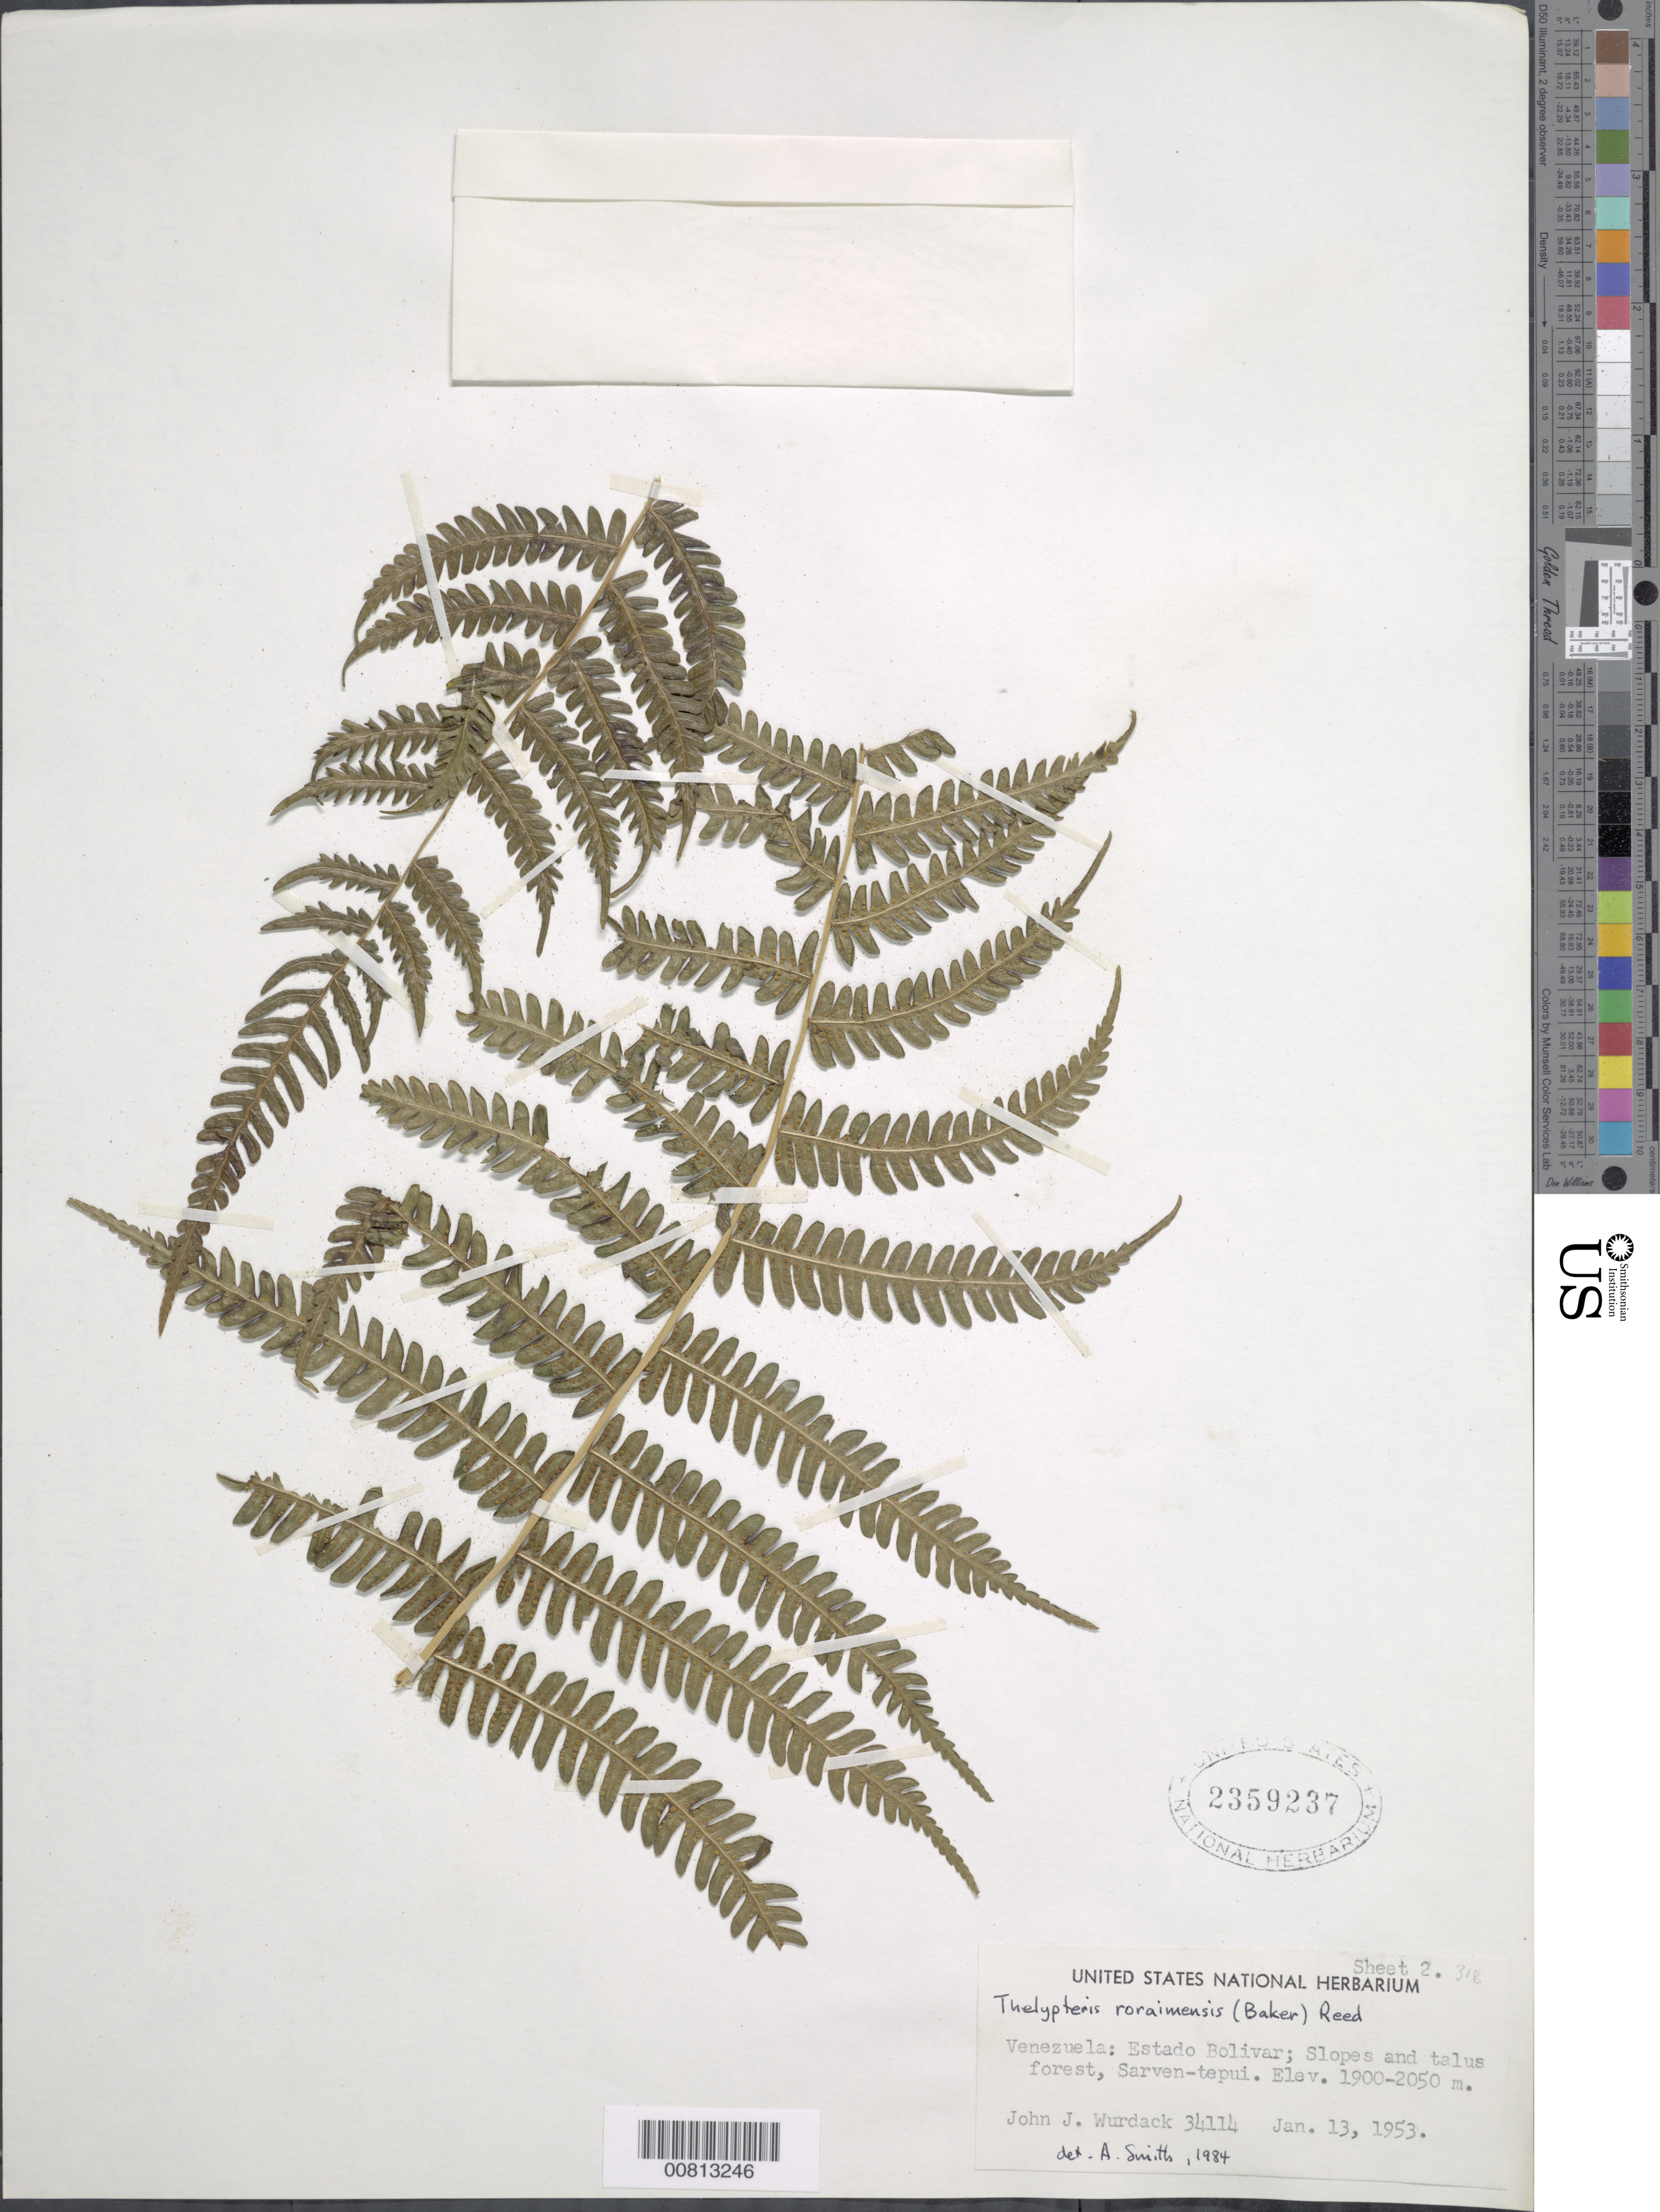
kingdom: Plantae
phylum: Tracheophyta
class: Polypodiopsida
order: Polypodiales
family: Thelypteridaceae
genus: Thelypteris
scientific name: Thelypteris roraimensis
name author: (Baker) C.F. Reed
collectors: J. J. Wurdack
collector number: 34114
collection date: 1953-01-13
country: Venezuela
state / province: Bolivar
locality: Slopes and talus forest, Sarven-tepui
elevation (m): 1900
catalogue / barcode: US 2359237